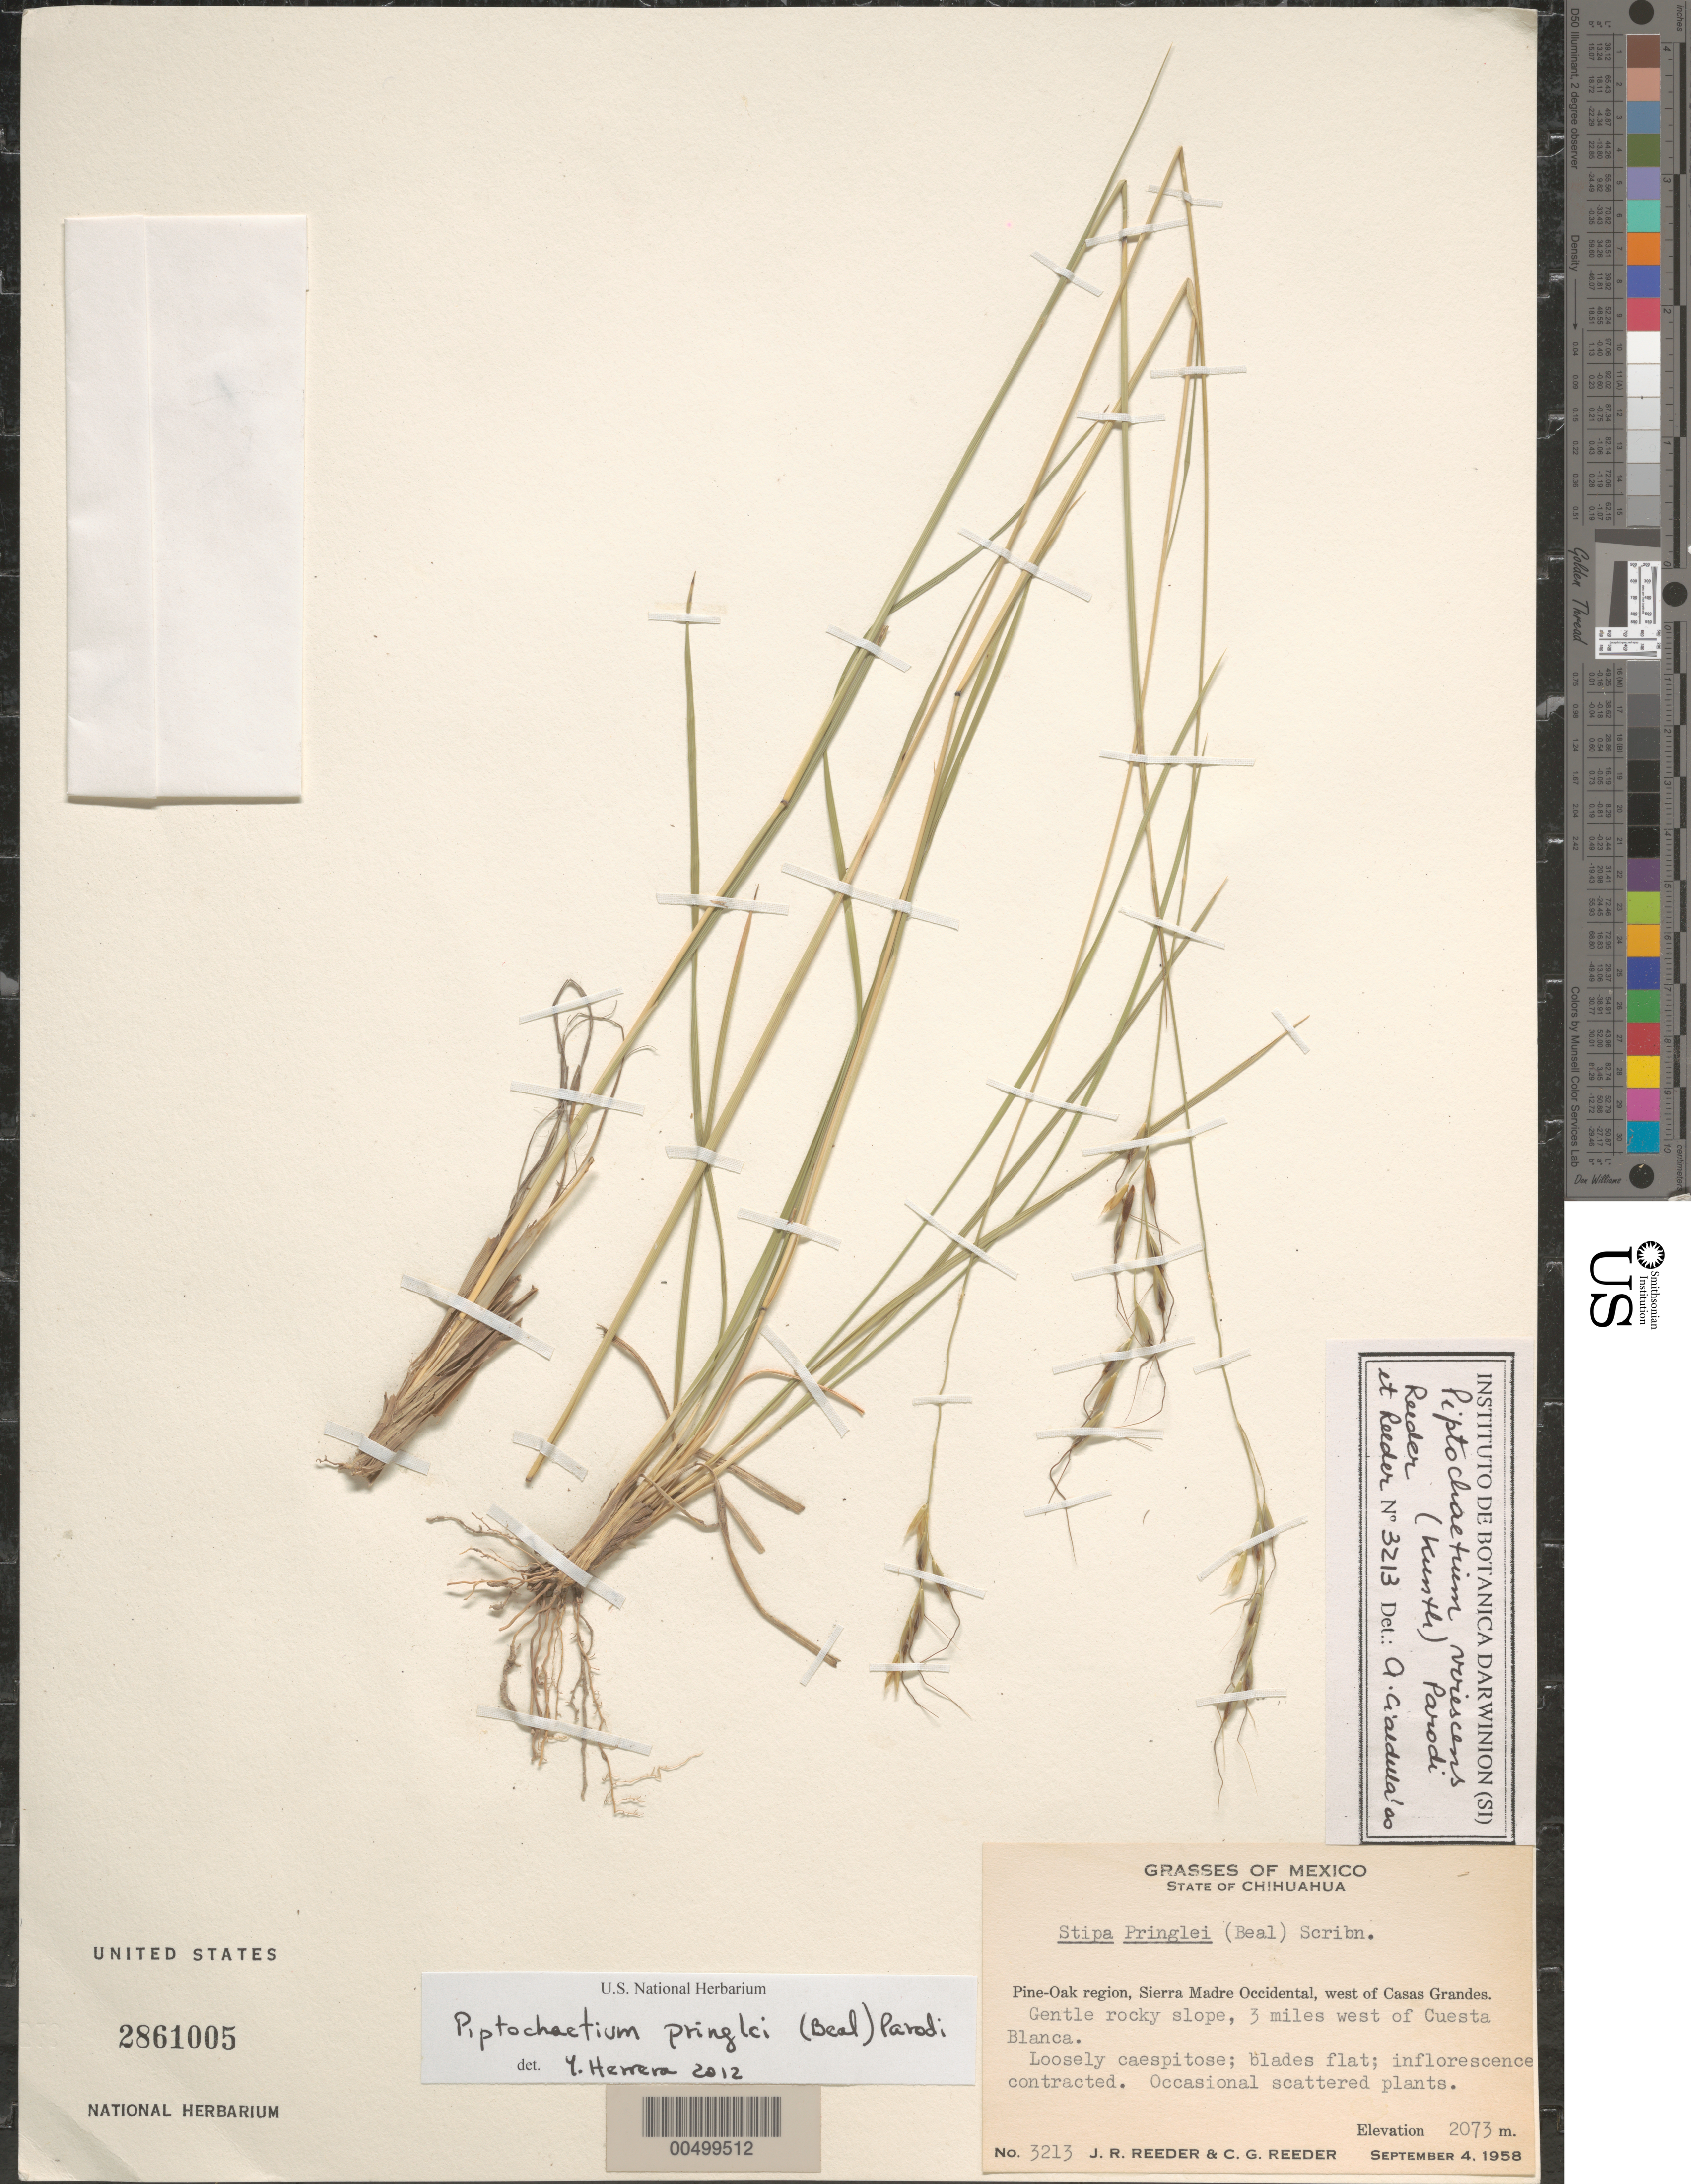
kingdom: Plantae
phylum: Tracheophyta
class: Liliopsida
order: Poales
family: Poaceae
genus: Piptochaetium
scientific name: Piptochaetium pringlei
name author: (W.J. Beal) Parodi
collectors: J. R. Reeder & C. G. Reeder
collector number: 3213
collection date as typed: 4 Sep 1958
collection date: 1958-09-04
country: Mexico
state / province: Chihuahua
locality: Sierra Madre Occidental, W of Casas Grandes, 3 mi W of Cuesta Blanca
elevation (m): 2073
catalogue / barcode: US 2861005